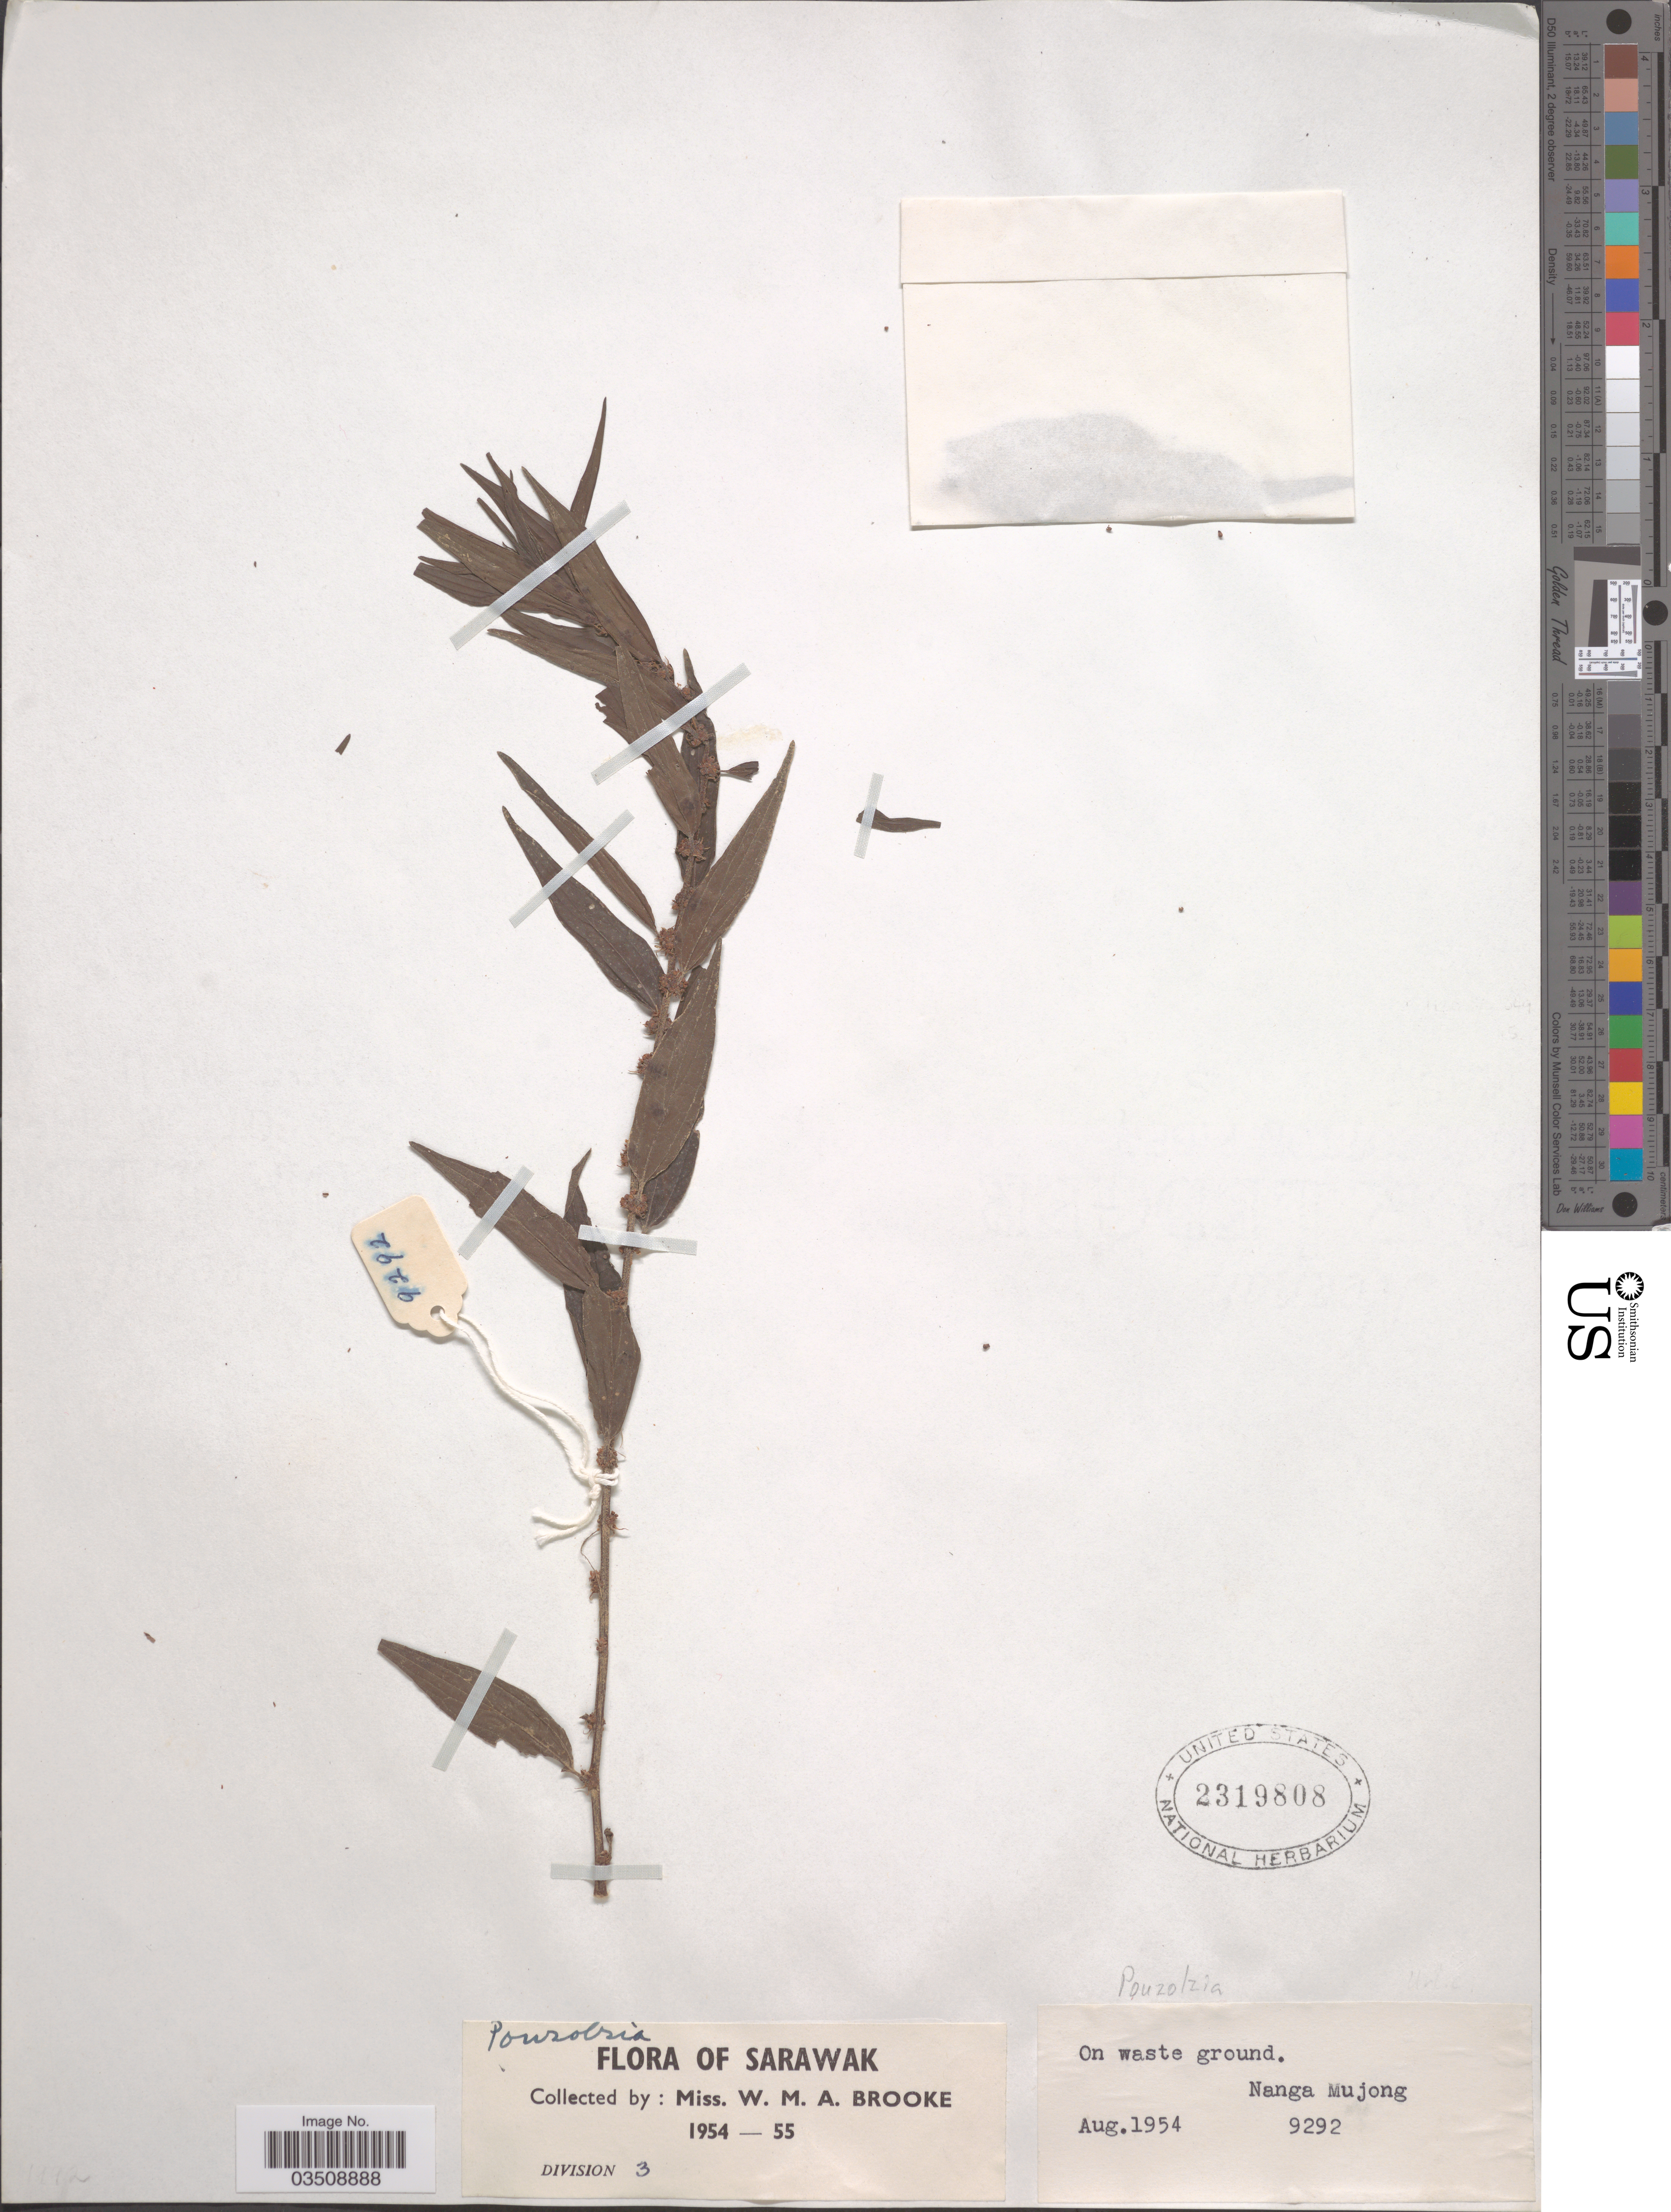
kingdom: Plantae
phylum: Tracheophyta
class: Magnoliopsida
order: Rosales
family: Urticaceae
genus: Pouzolzia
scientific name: Pouzolzia sp.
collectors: W. Brooke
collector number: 9292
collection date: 1954-08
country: Malaysia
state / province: Sarawak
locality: Nanga Mujong.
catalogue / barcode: US 2319808